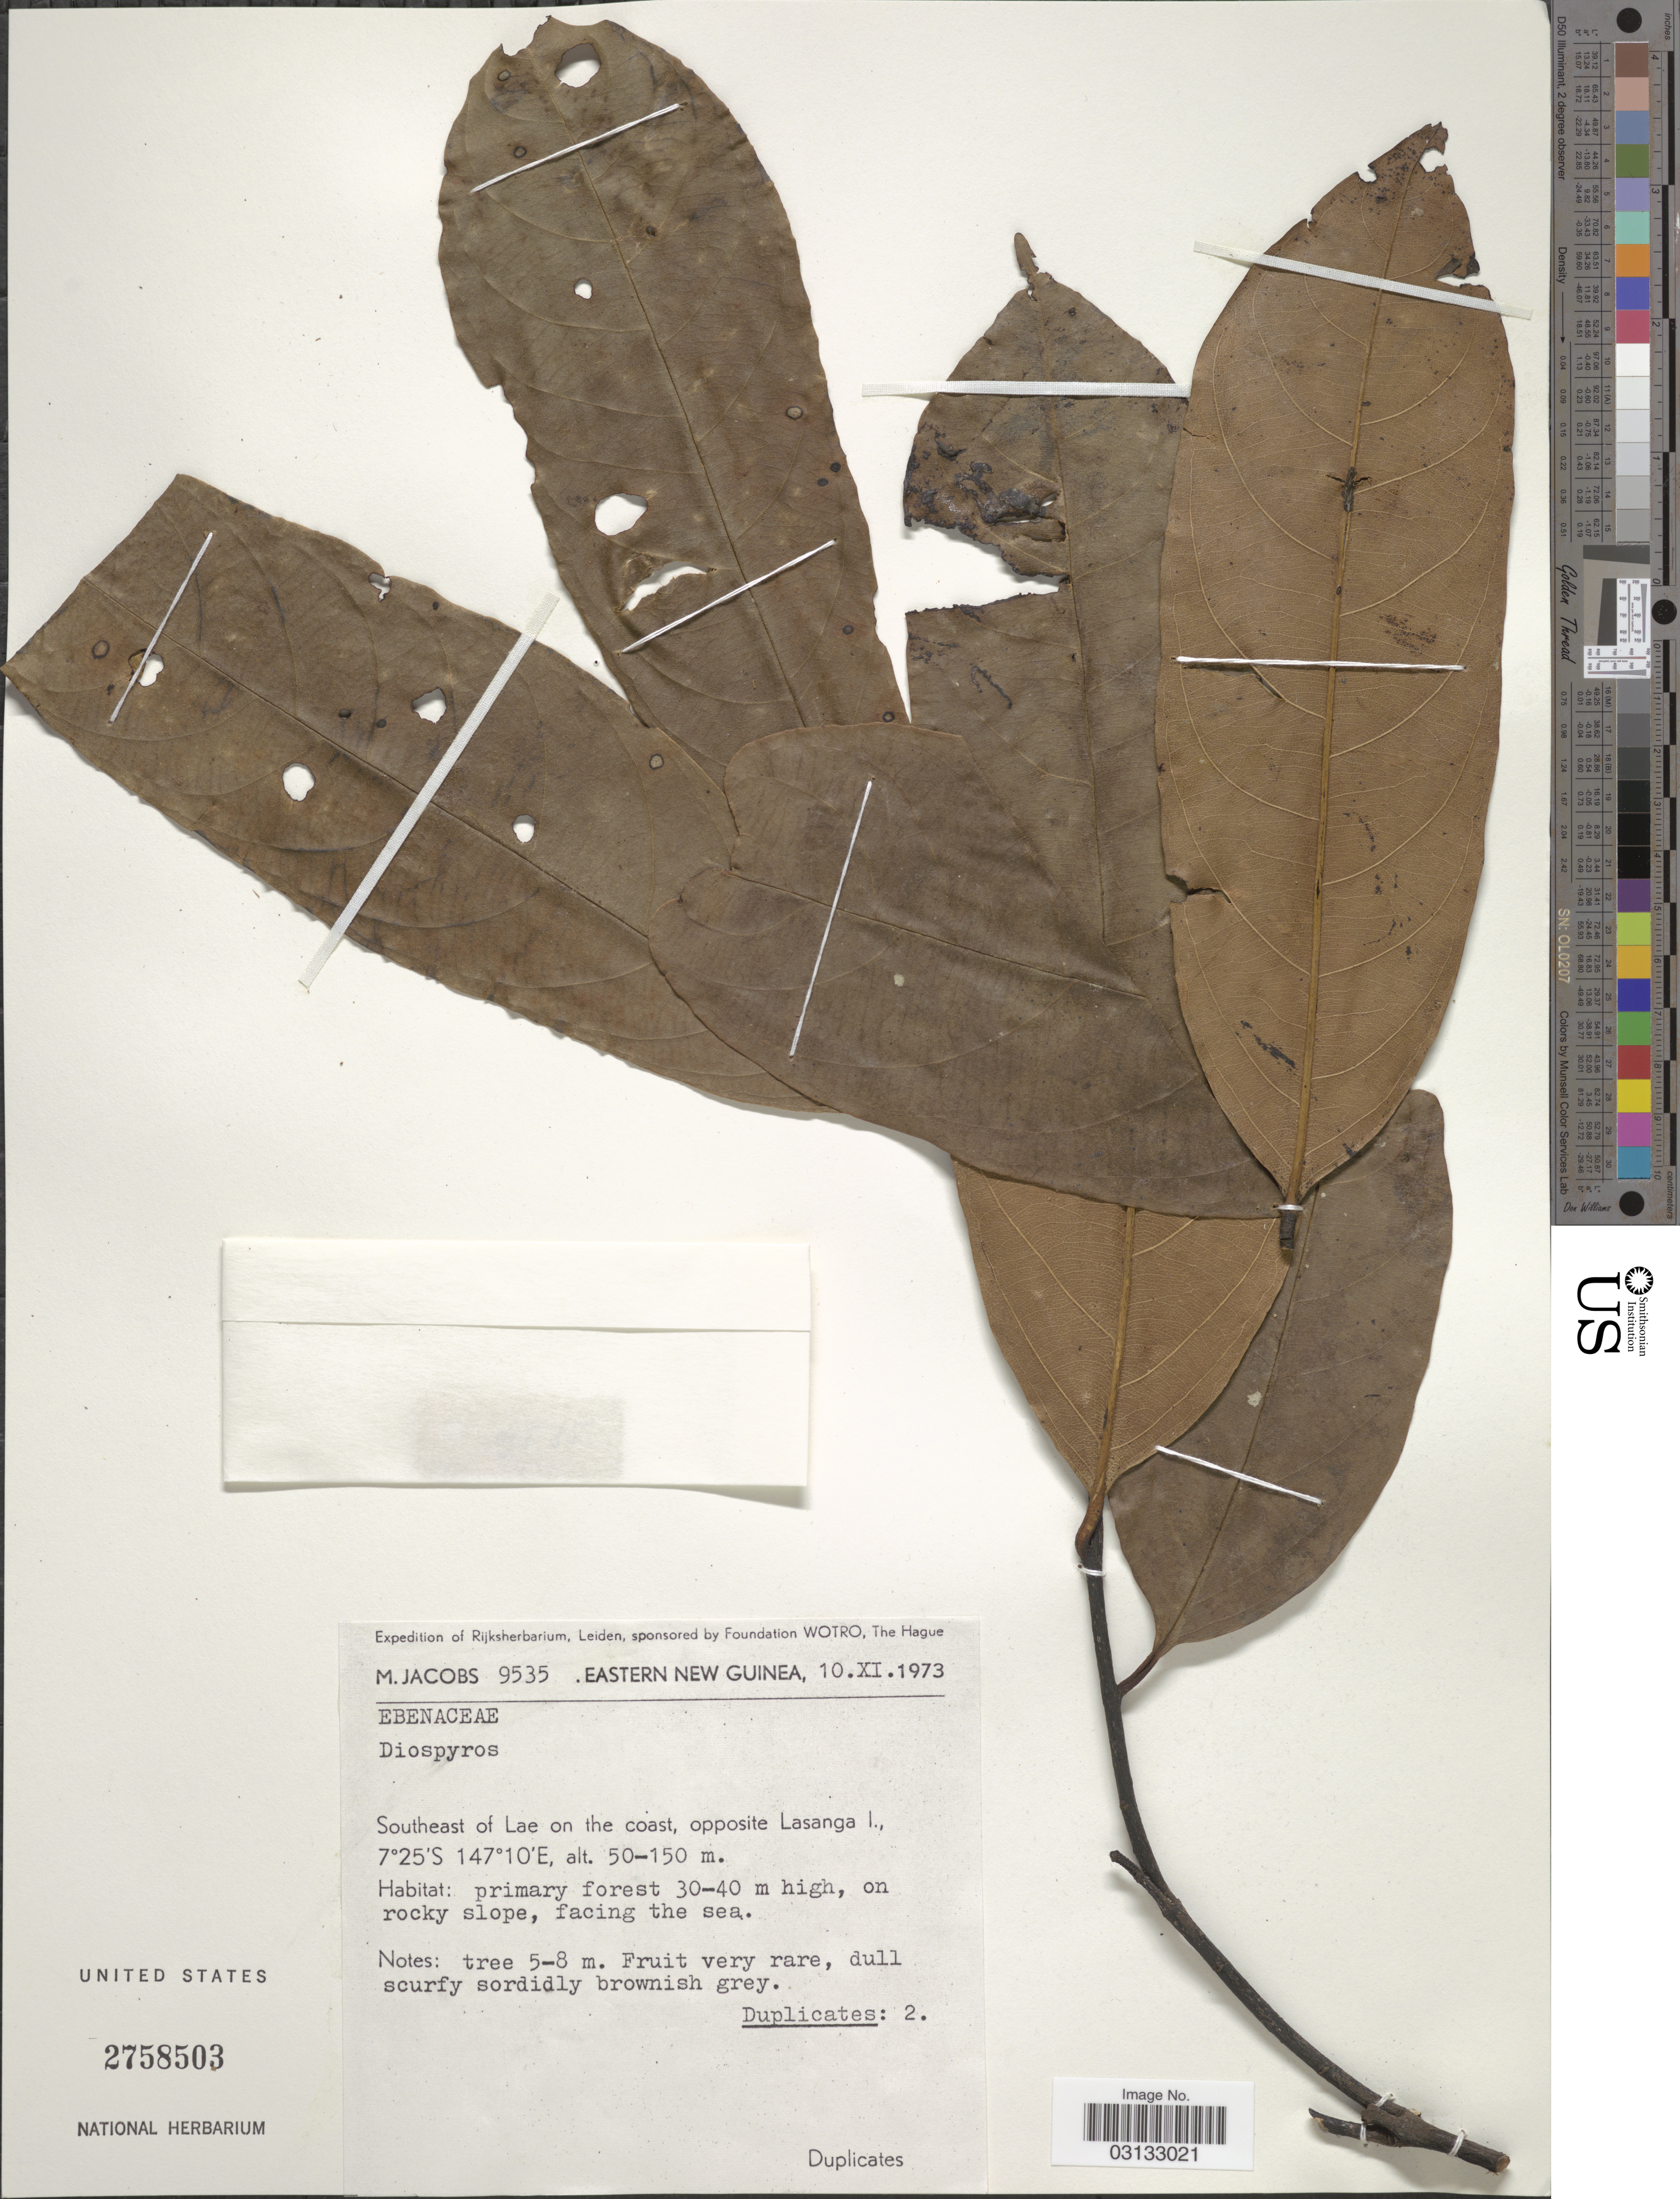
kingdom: Plantae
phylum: Tracheophyta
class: Magnoliopsida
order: Ericales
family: Ebenaceae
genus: Diospyros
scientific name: Diospyros sp.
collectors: M. Jacobs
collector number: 9535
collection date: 1973-11-10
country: Papua New Guinea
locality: Eastern New Guinea, Southeast of Lae on the coast, opposite Lasanga I.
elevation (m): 50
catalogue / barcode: US 2758503